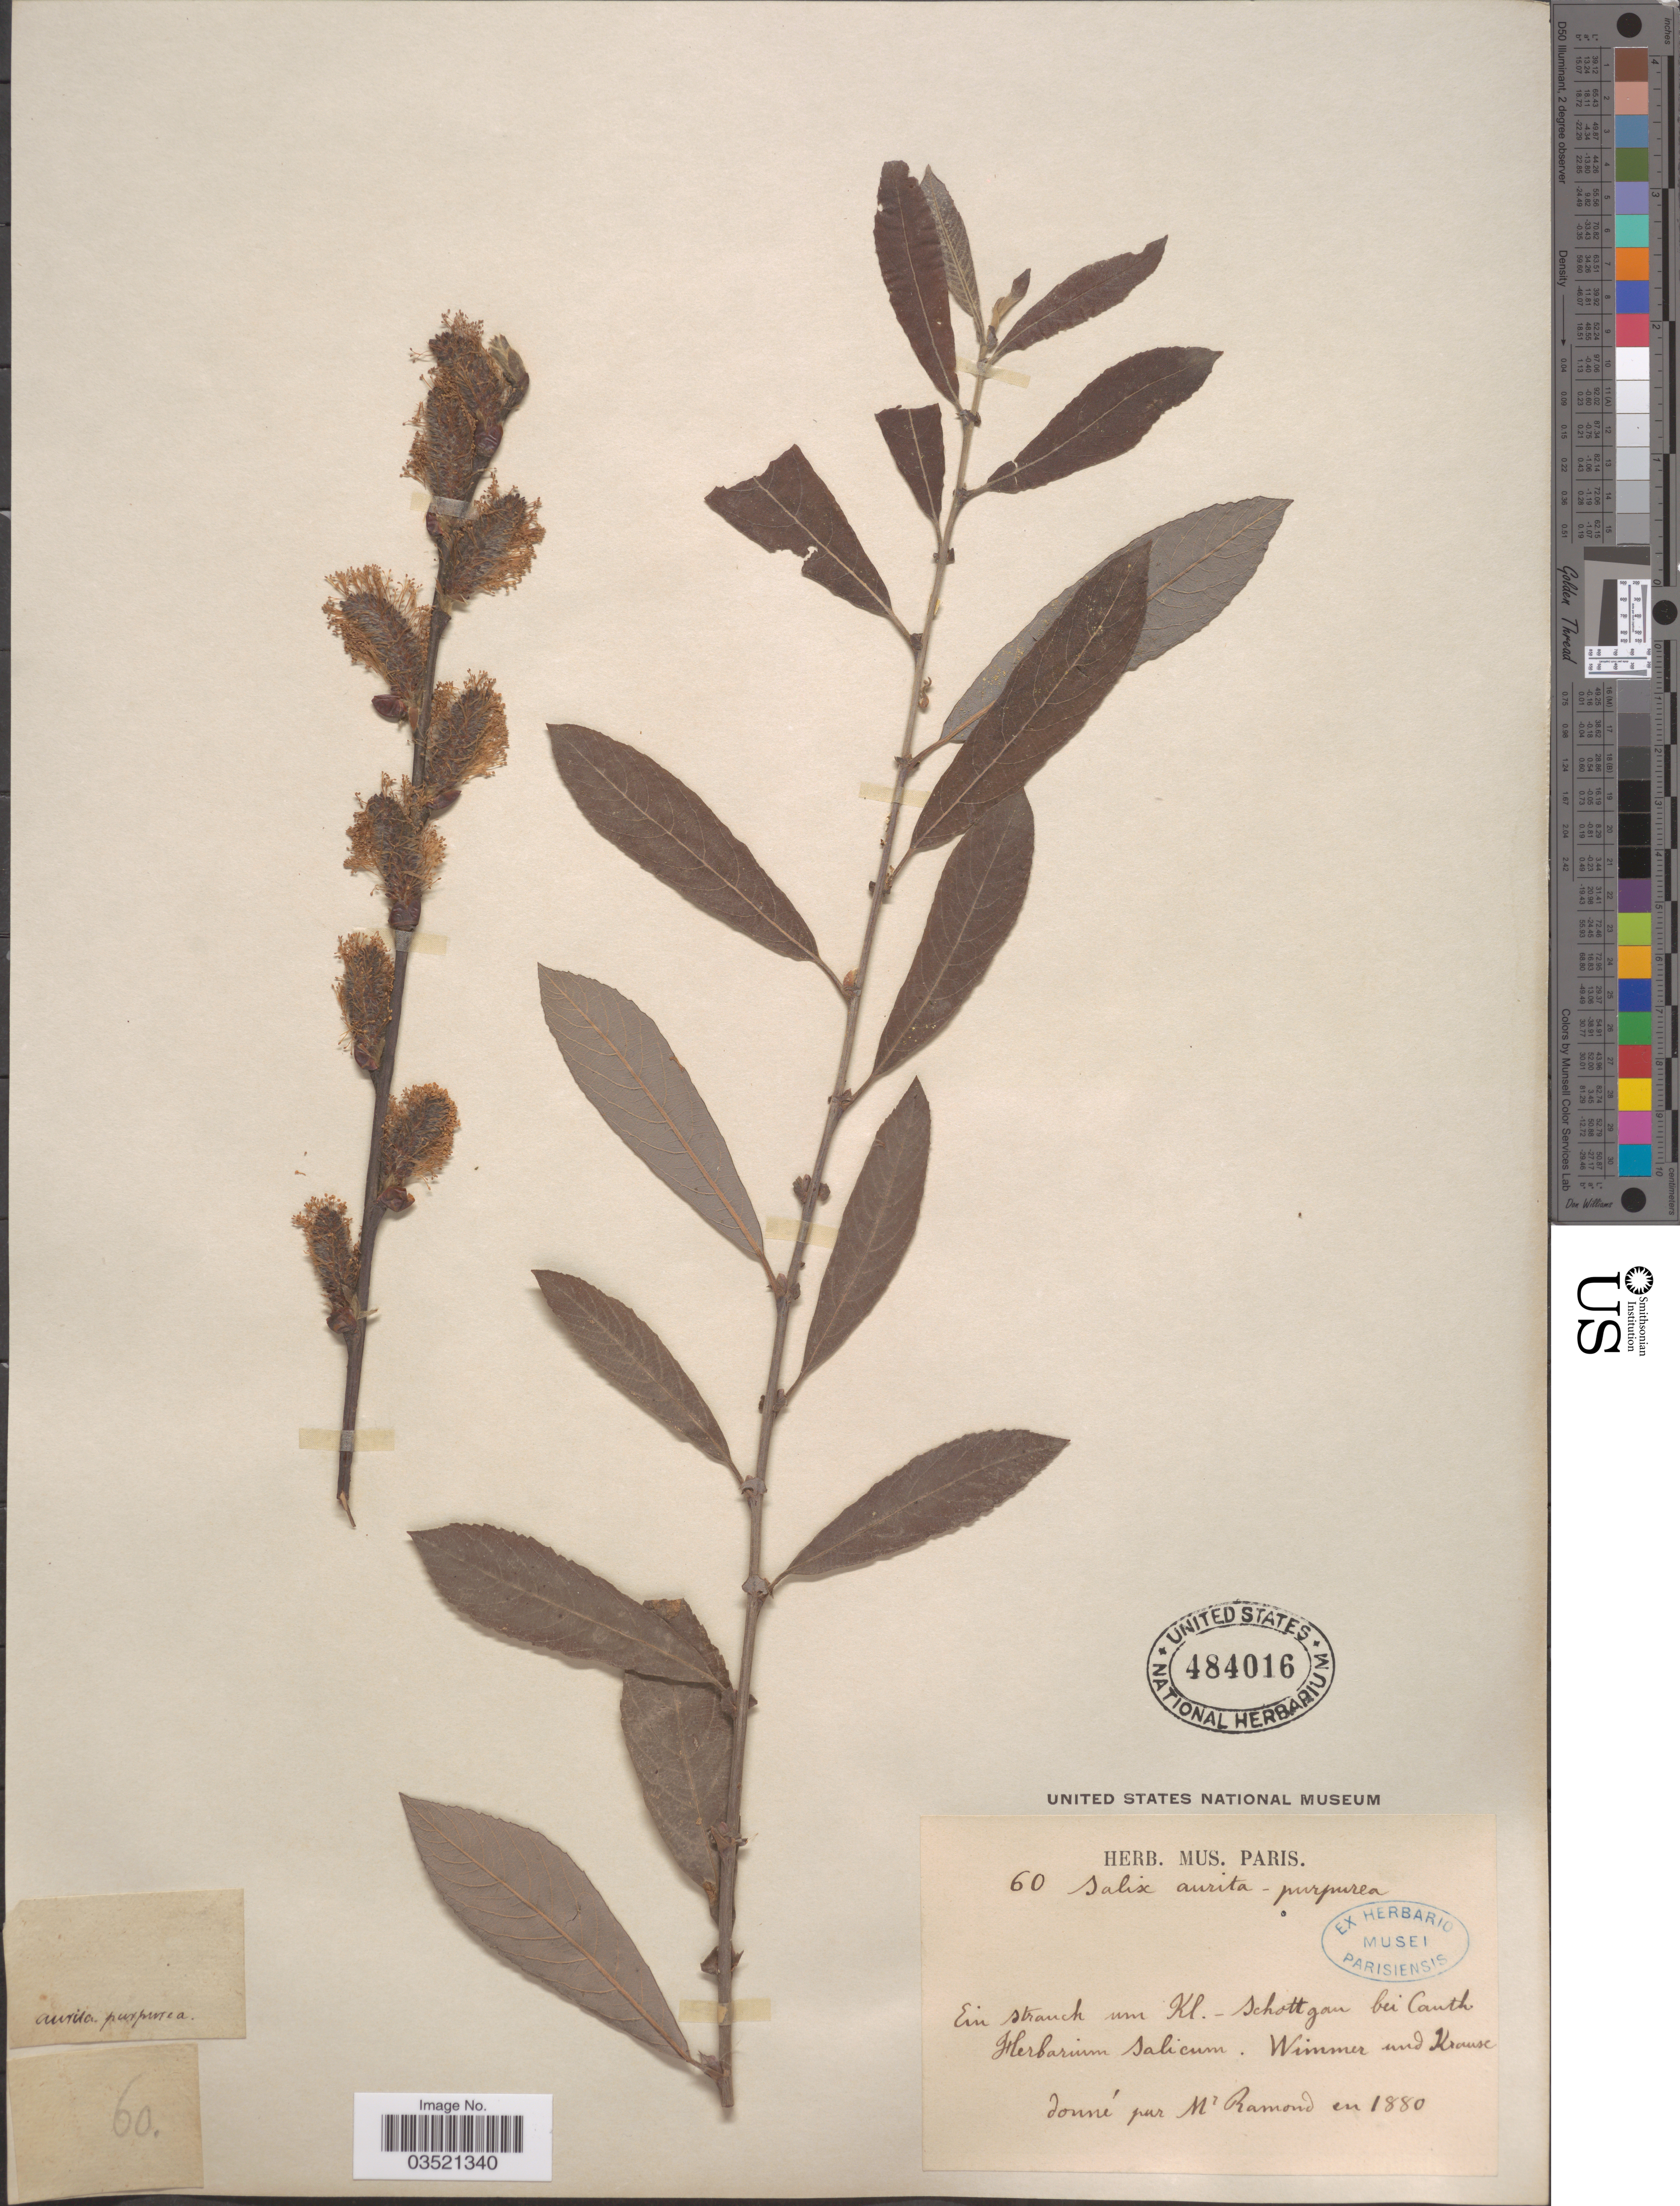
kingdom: Plantae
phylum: Tracheophyta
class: Magnoliopsida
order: Malpighiales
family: Salicaceae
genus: Salix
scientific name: Salix aurita x S. purpurea L.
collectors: Wimmer & -- Krause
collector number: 60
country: Poland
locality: Ein strauch um Kl. - Schottgau bei Canth.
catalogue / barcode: US 484016